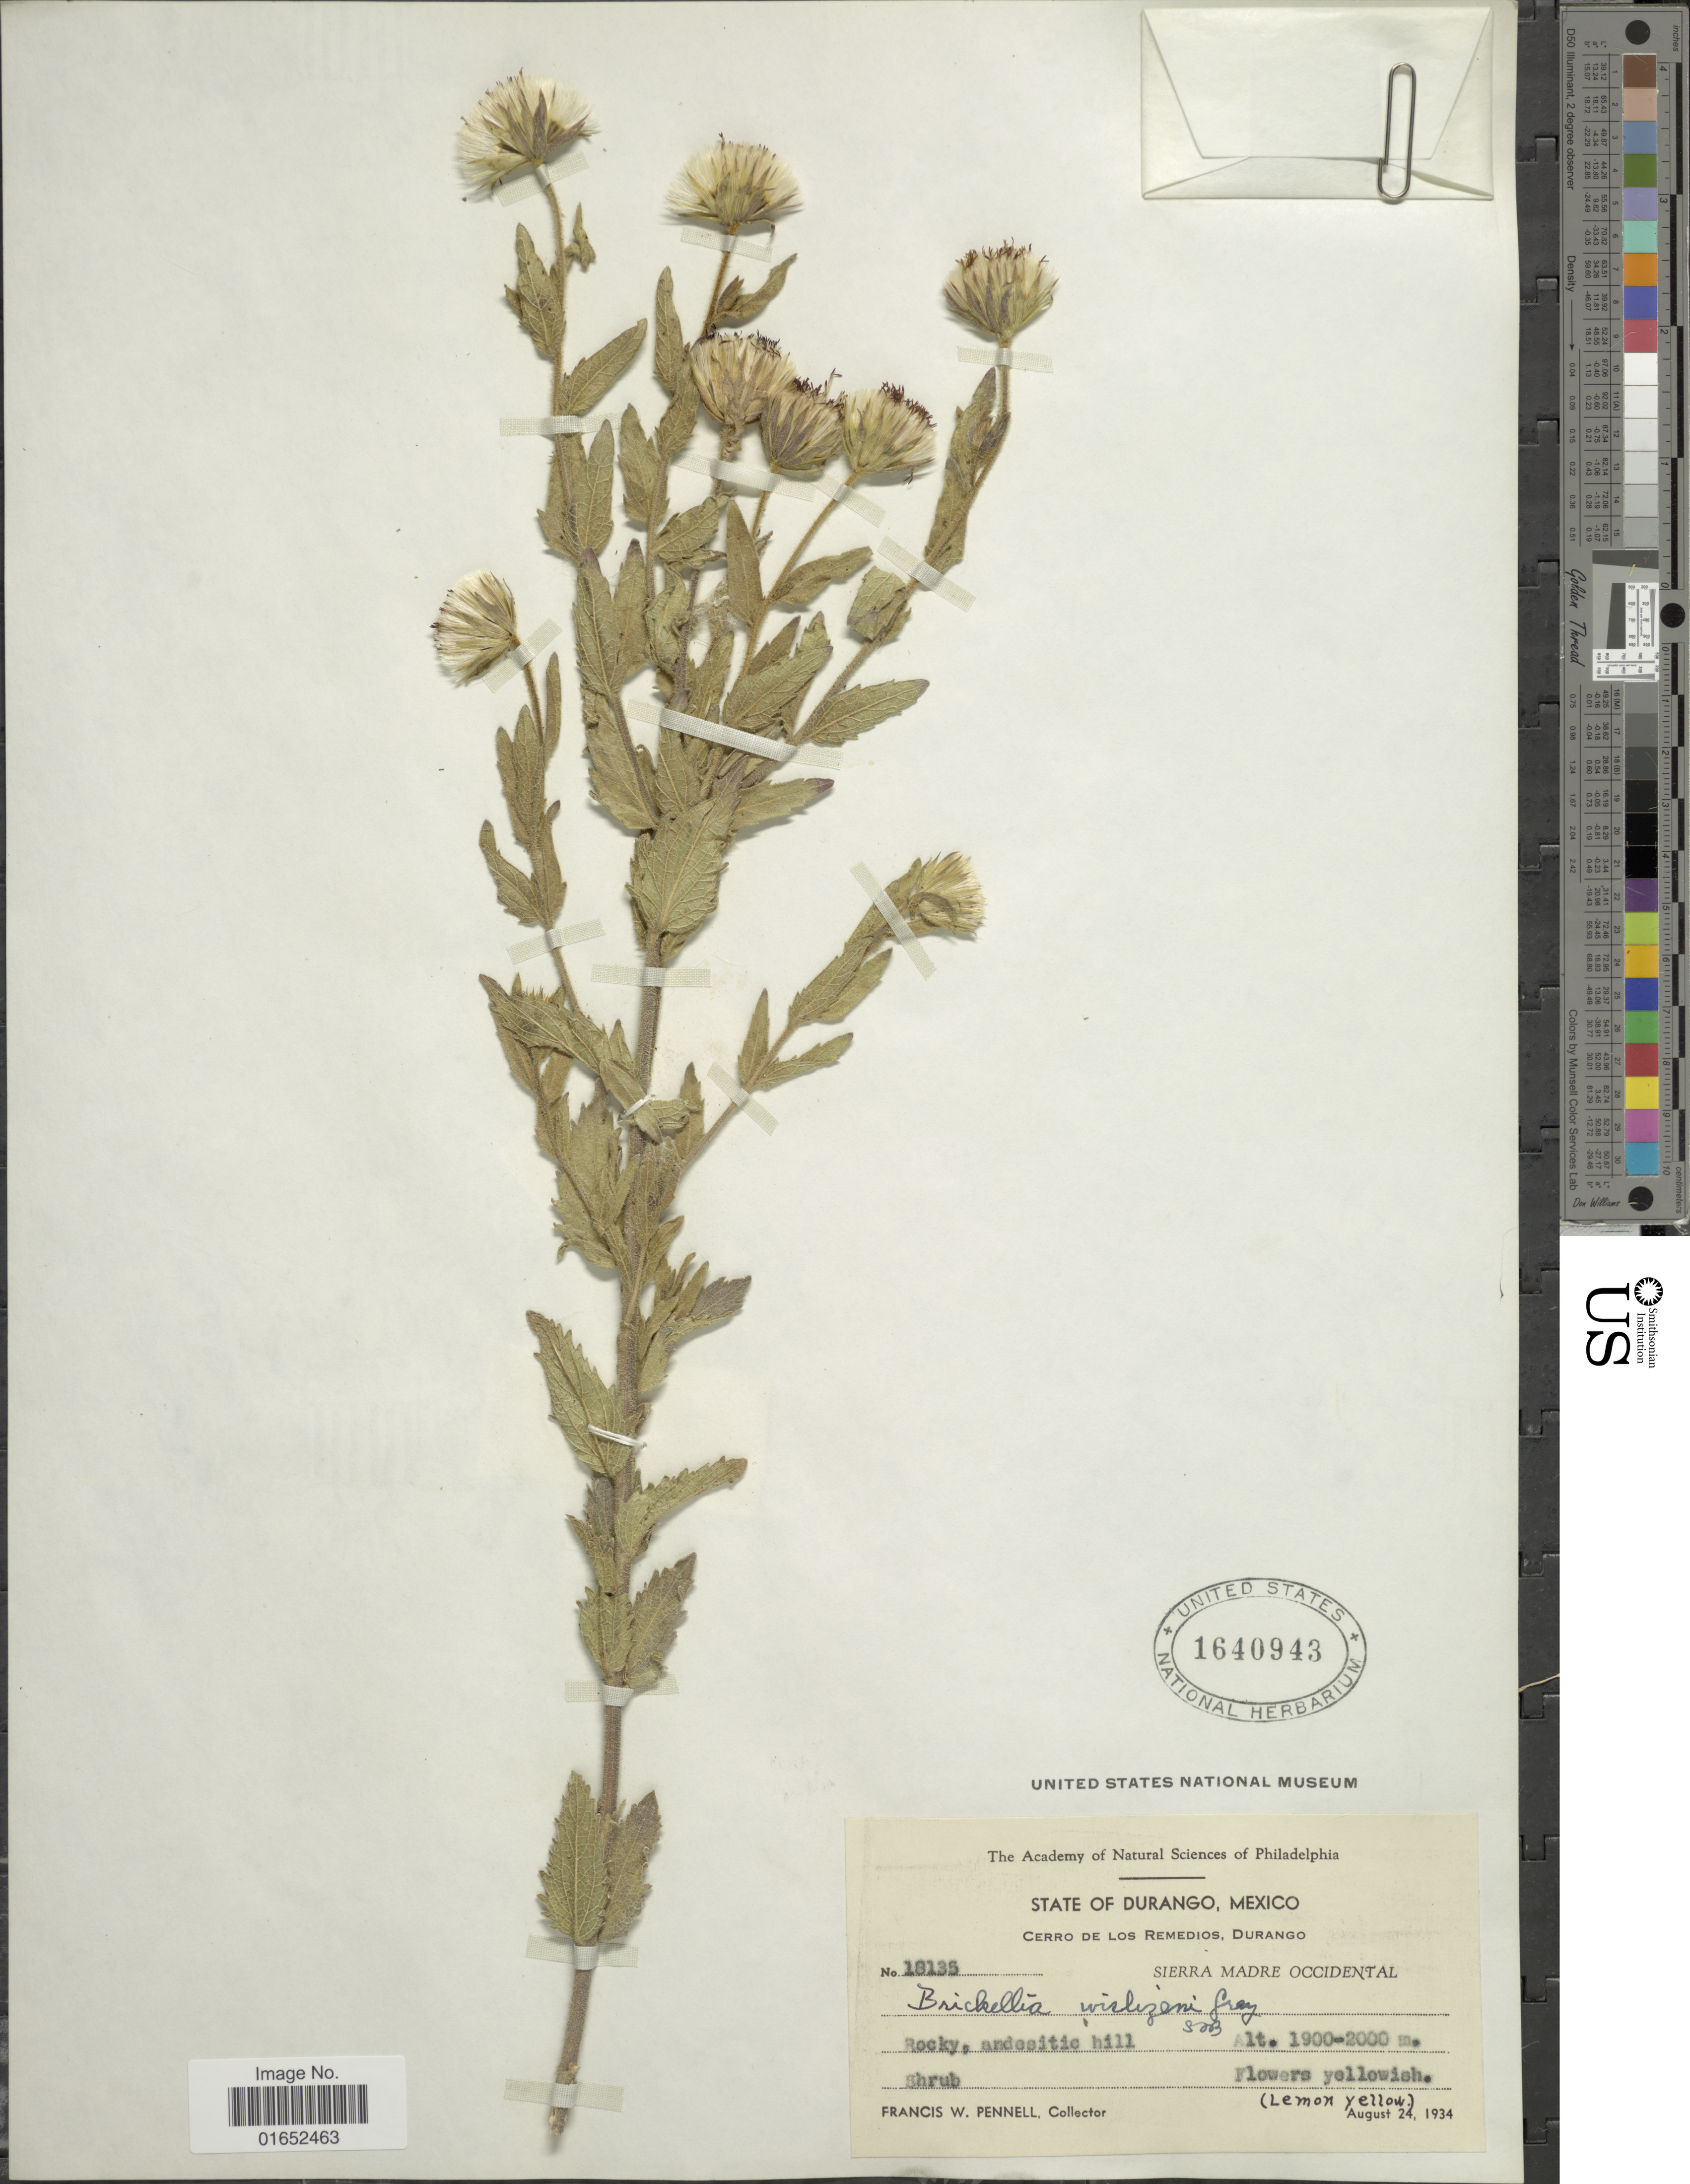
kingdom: Plantae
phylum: Tracheophyta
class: Magnoliopsida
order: Asterales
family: Asteraceae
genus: Brickellia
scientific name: Brickellia wislizeni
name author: A. Gray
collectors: F. W. Pennell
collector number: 18135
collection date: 1934-08-24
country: Mexico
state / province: Durango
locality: Cerro de Los Remedios, Sierra Madre Occidental, Rocky, andositic hill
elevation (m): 1900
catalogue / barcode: US 1640943